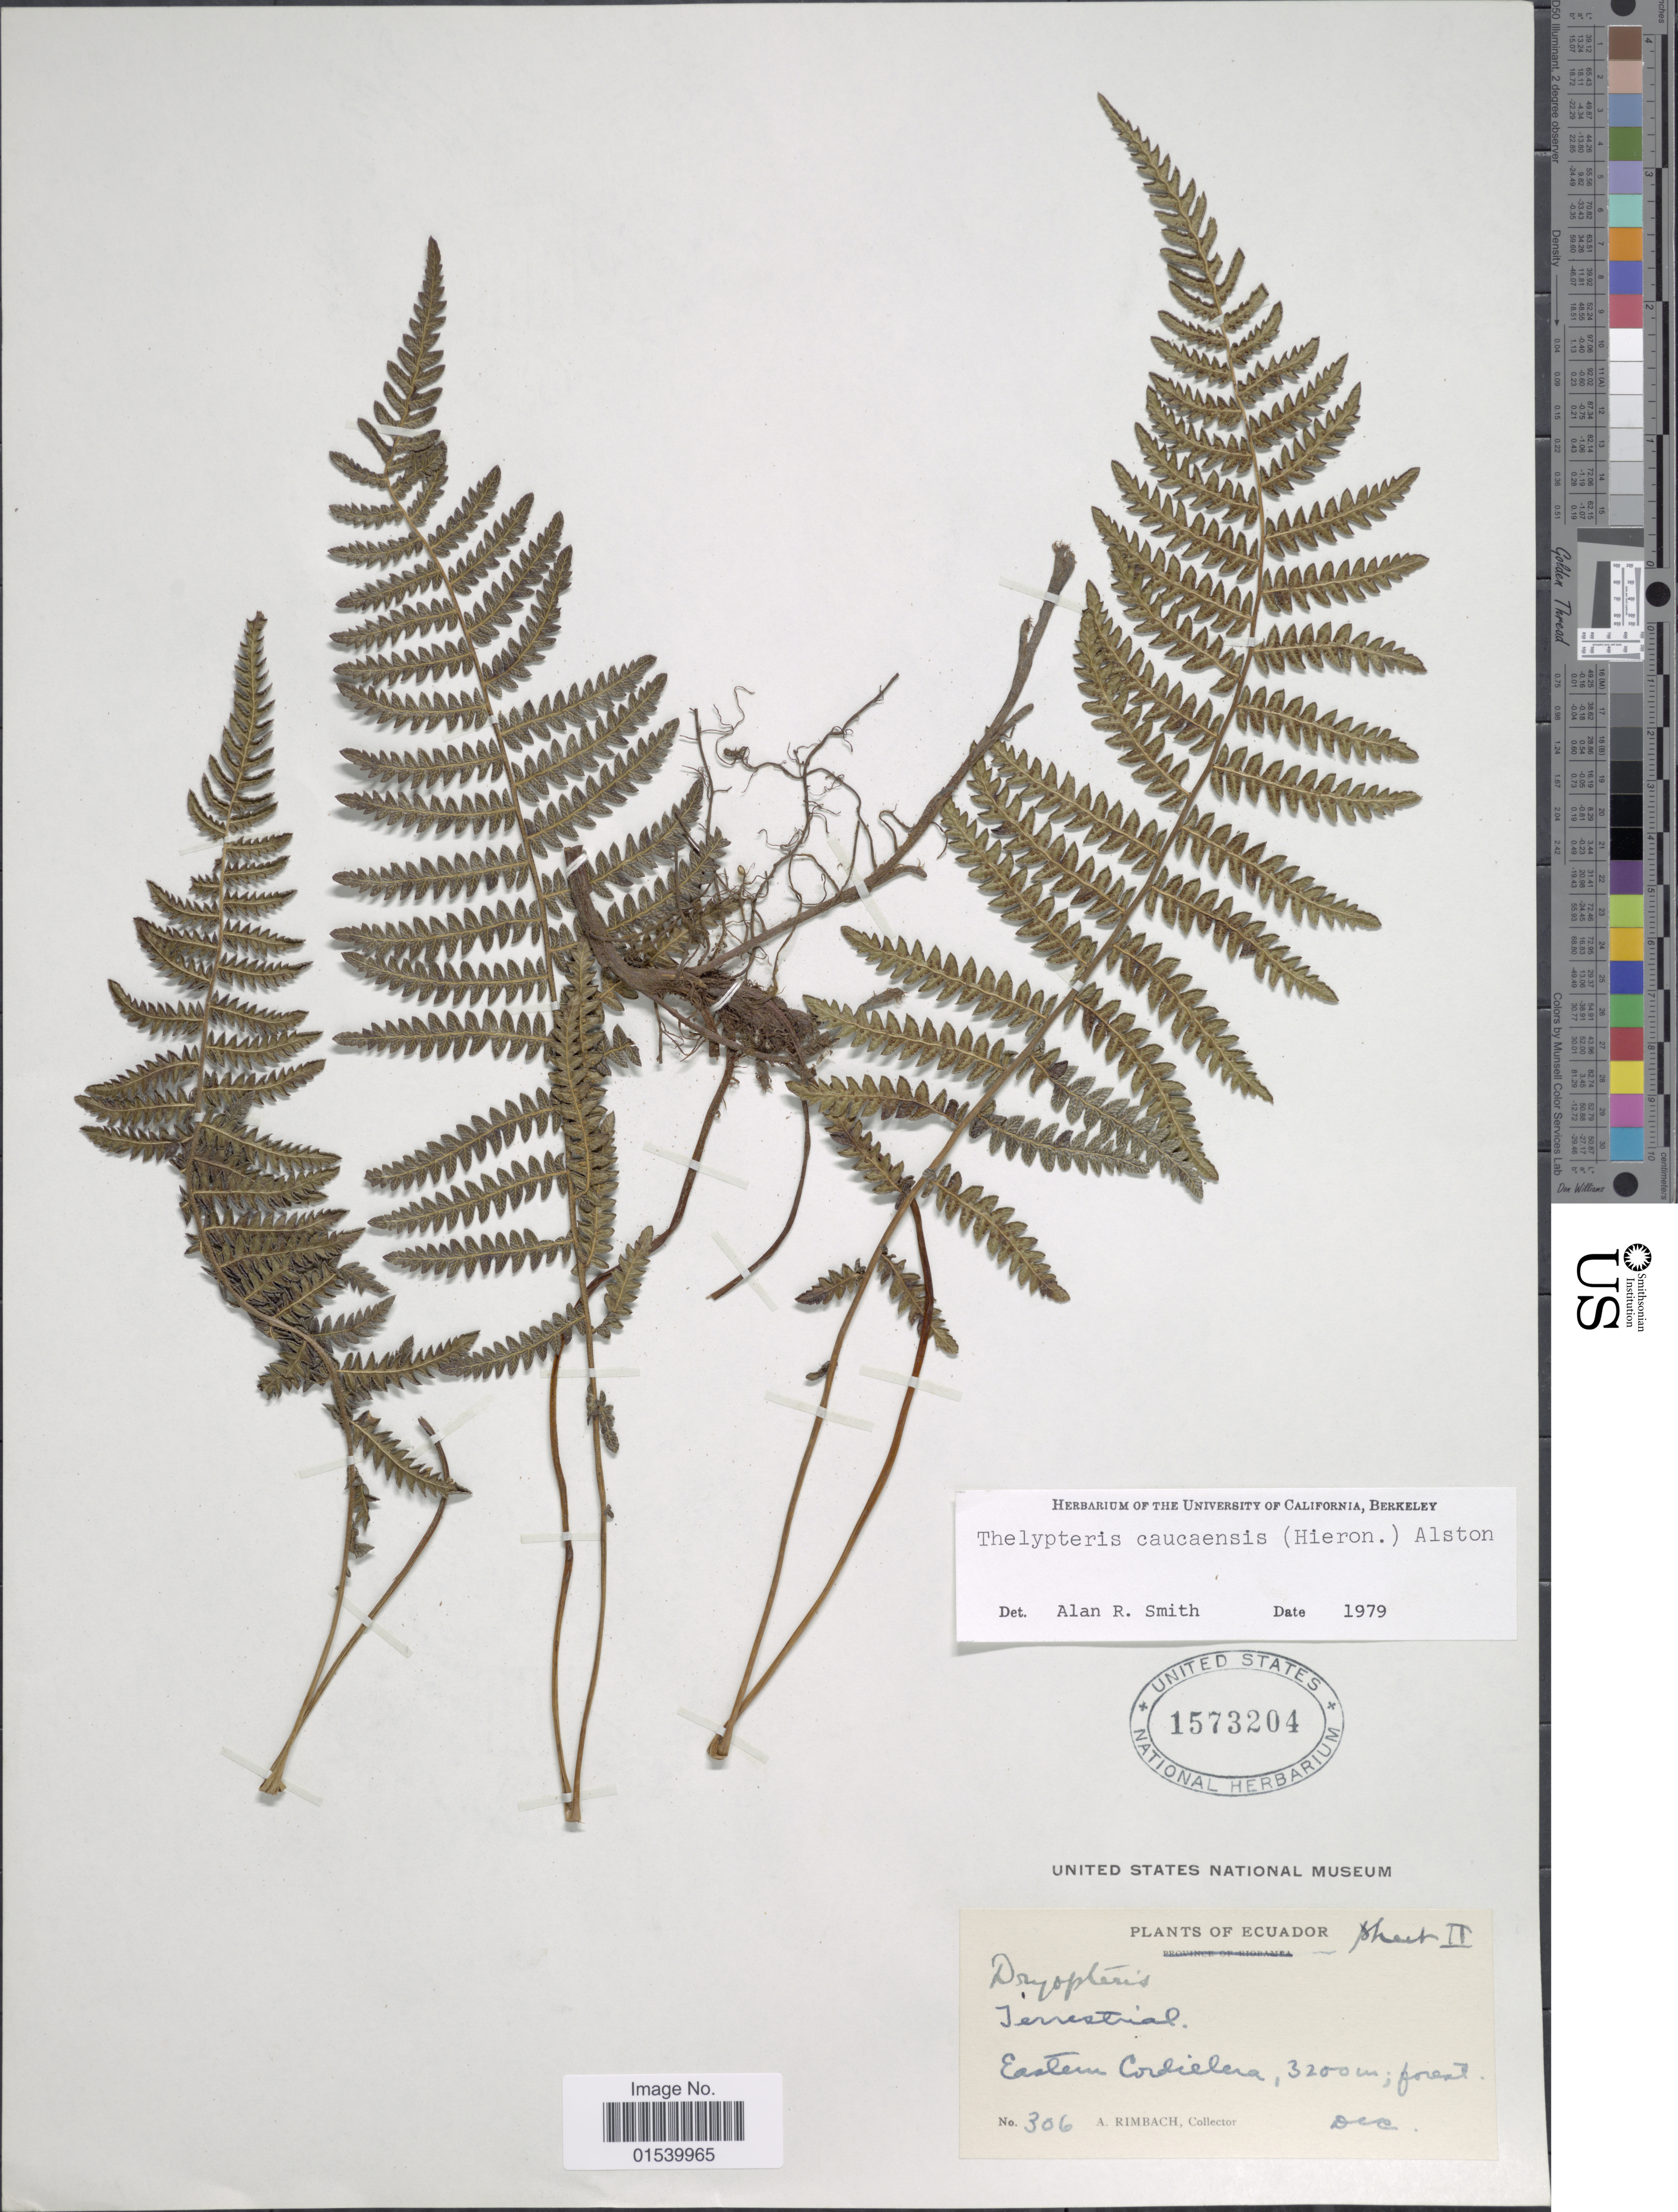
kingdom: Plantae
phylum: Tracheophyta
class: Polypodiopsida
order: Polypodiales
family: Thelypteridaceae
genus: Amauropelta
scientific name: Amauropelta caucaensis (Hieron.) comb. nov., ined. 2015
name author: (Hieron.)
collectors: A. Rimbach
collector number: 306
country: Ecuador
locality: Eastern Cordillera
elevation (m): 3200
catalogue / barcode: US 1573204